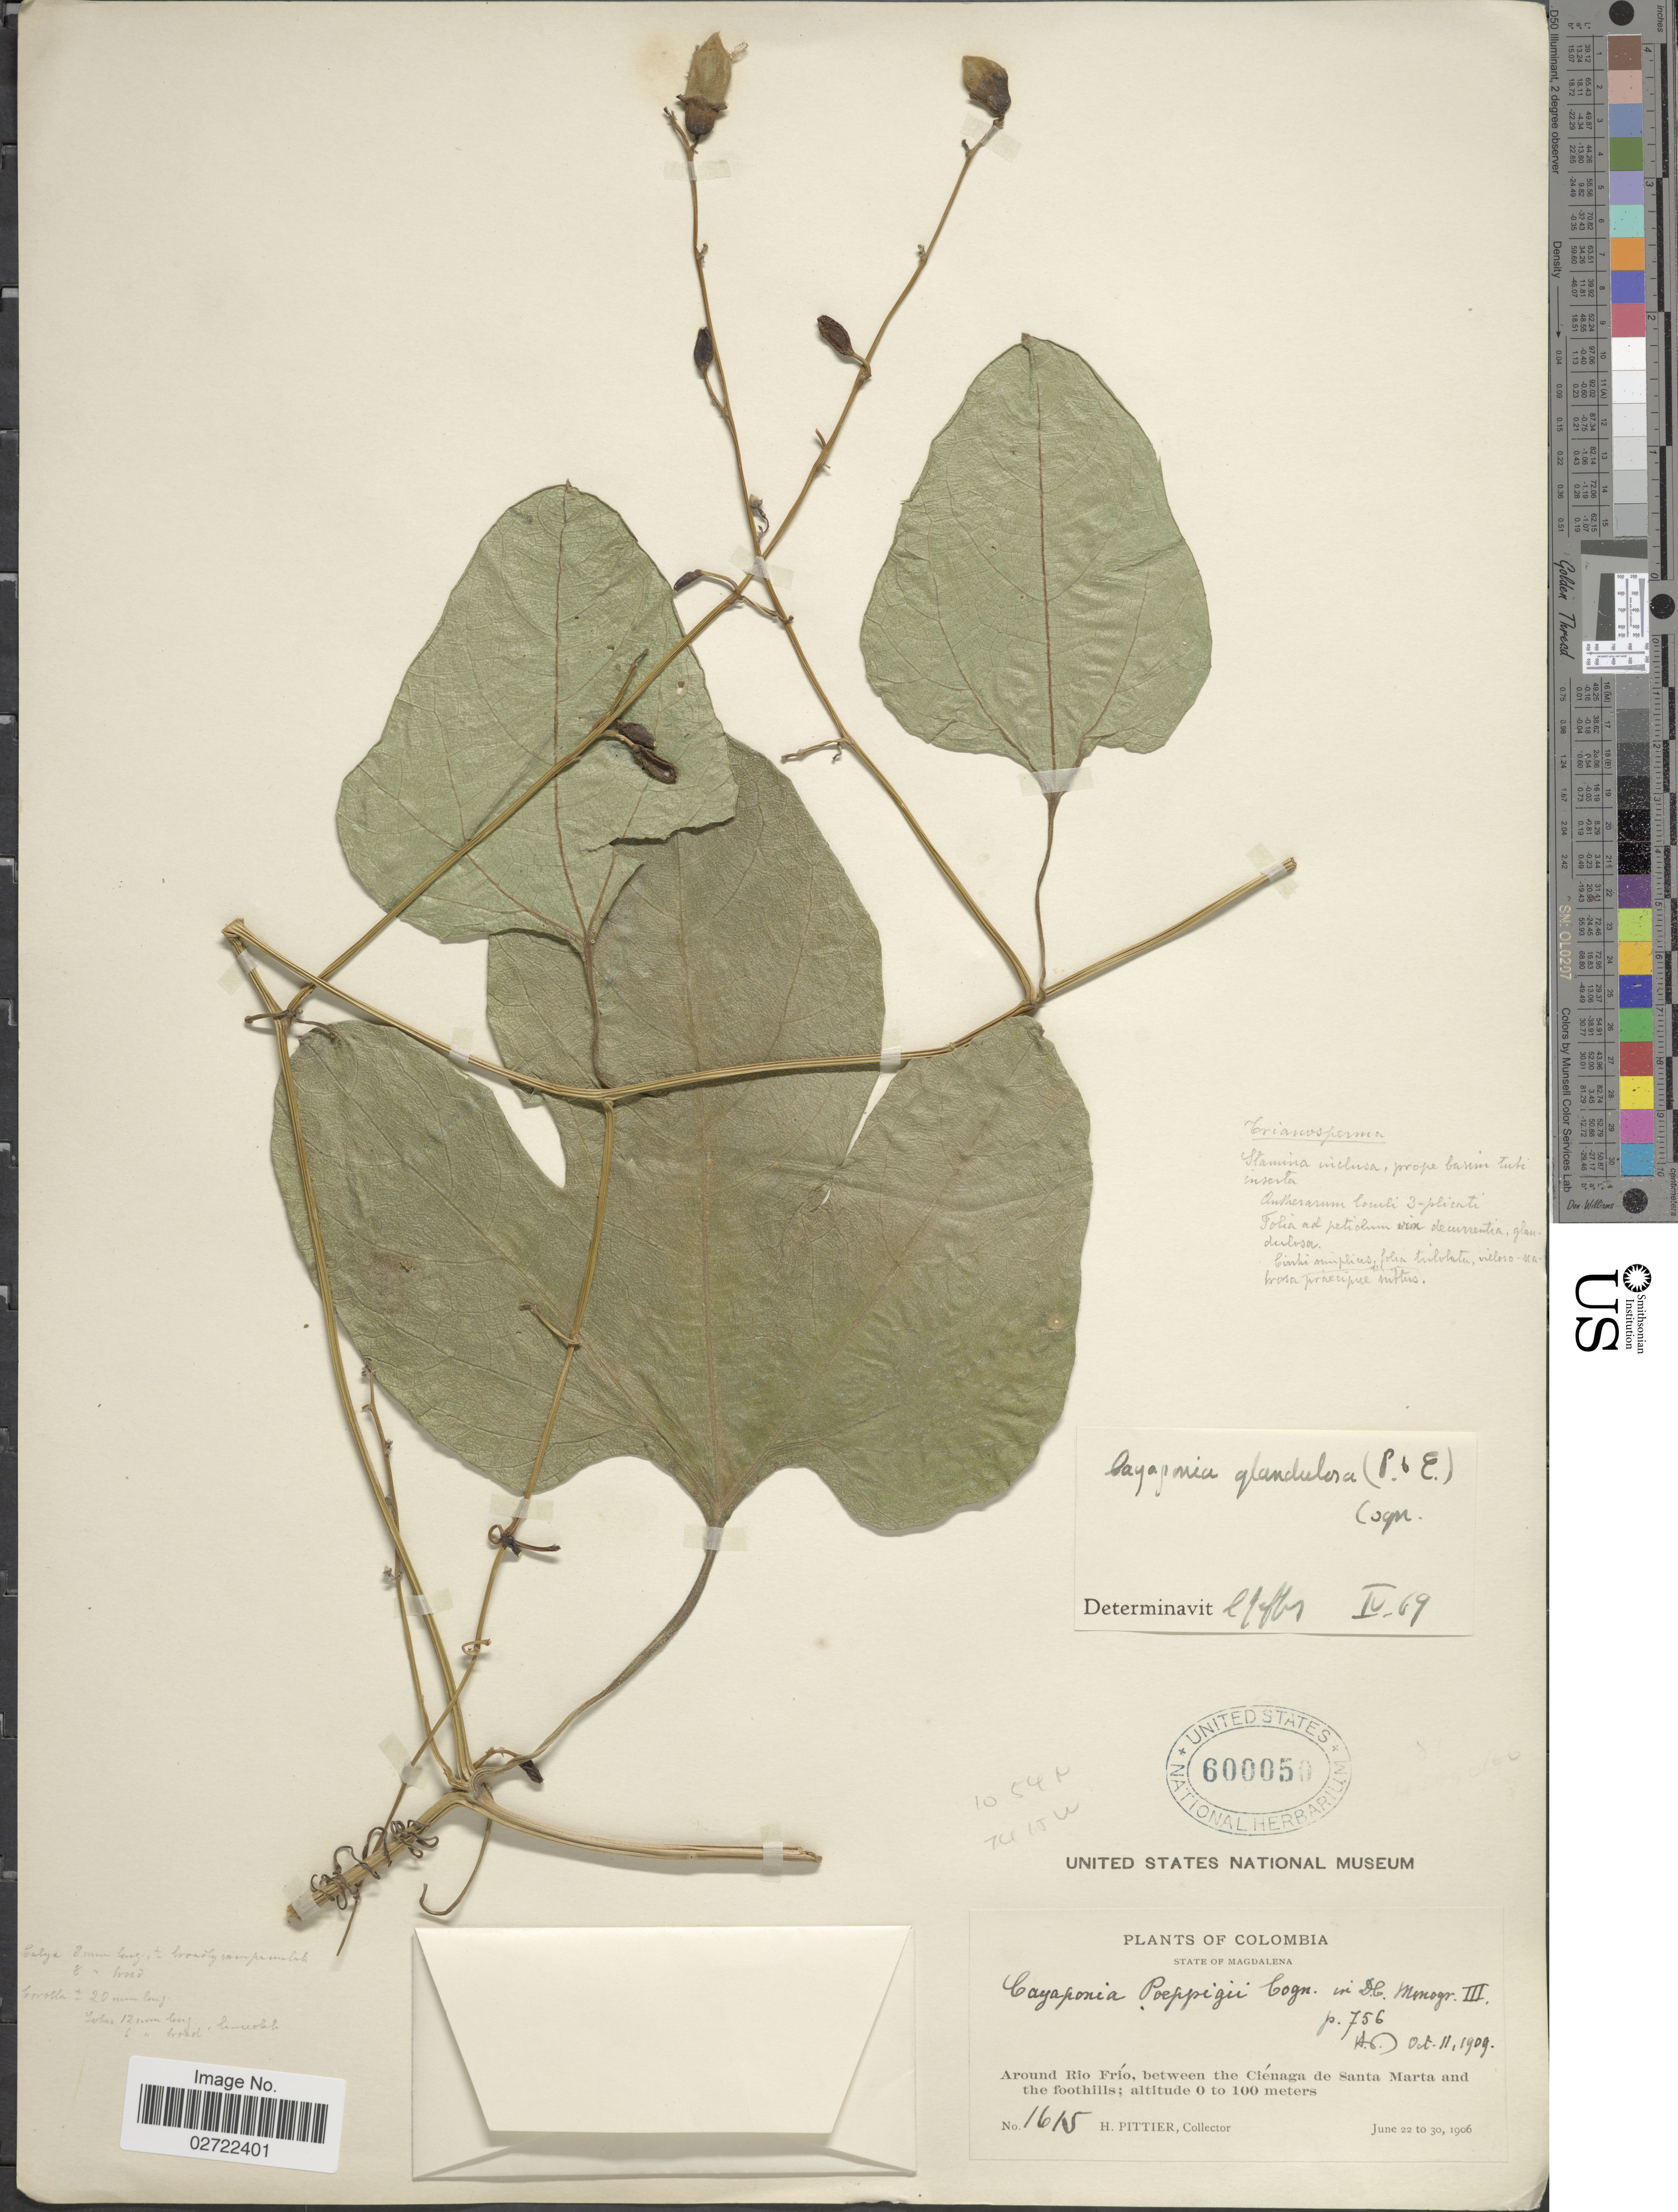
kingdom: Plantae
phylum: Tracheophyta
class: Magnoliopsida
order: Cucurbitales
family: Cucurbitaceae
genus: Cayaponia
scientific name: Cayaponia glandulosa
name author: (Poepp. & Endl.) Cogn.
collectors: H. F. Pittier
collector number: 1615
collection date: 1906-06-22/1906-06-30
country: Colombia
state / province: Magdalena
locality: Around Río Frío, between the Ciénaga de Santa Marta and the foothills.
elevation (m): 0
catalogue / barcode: US 600050